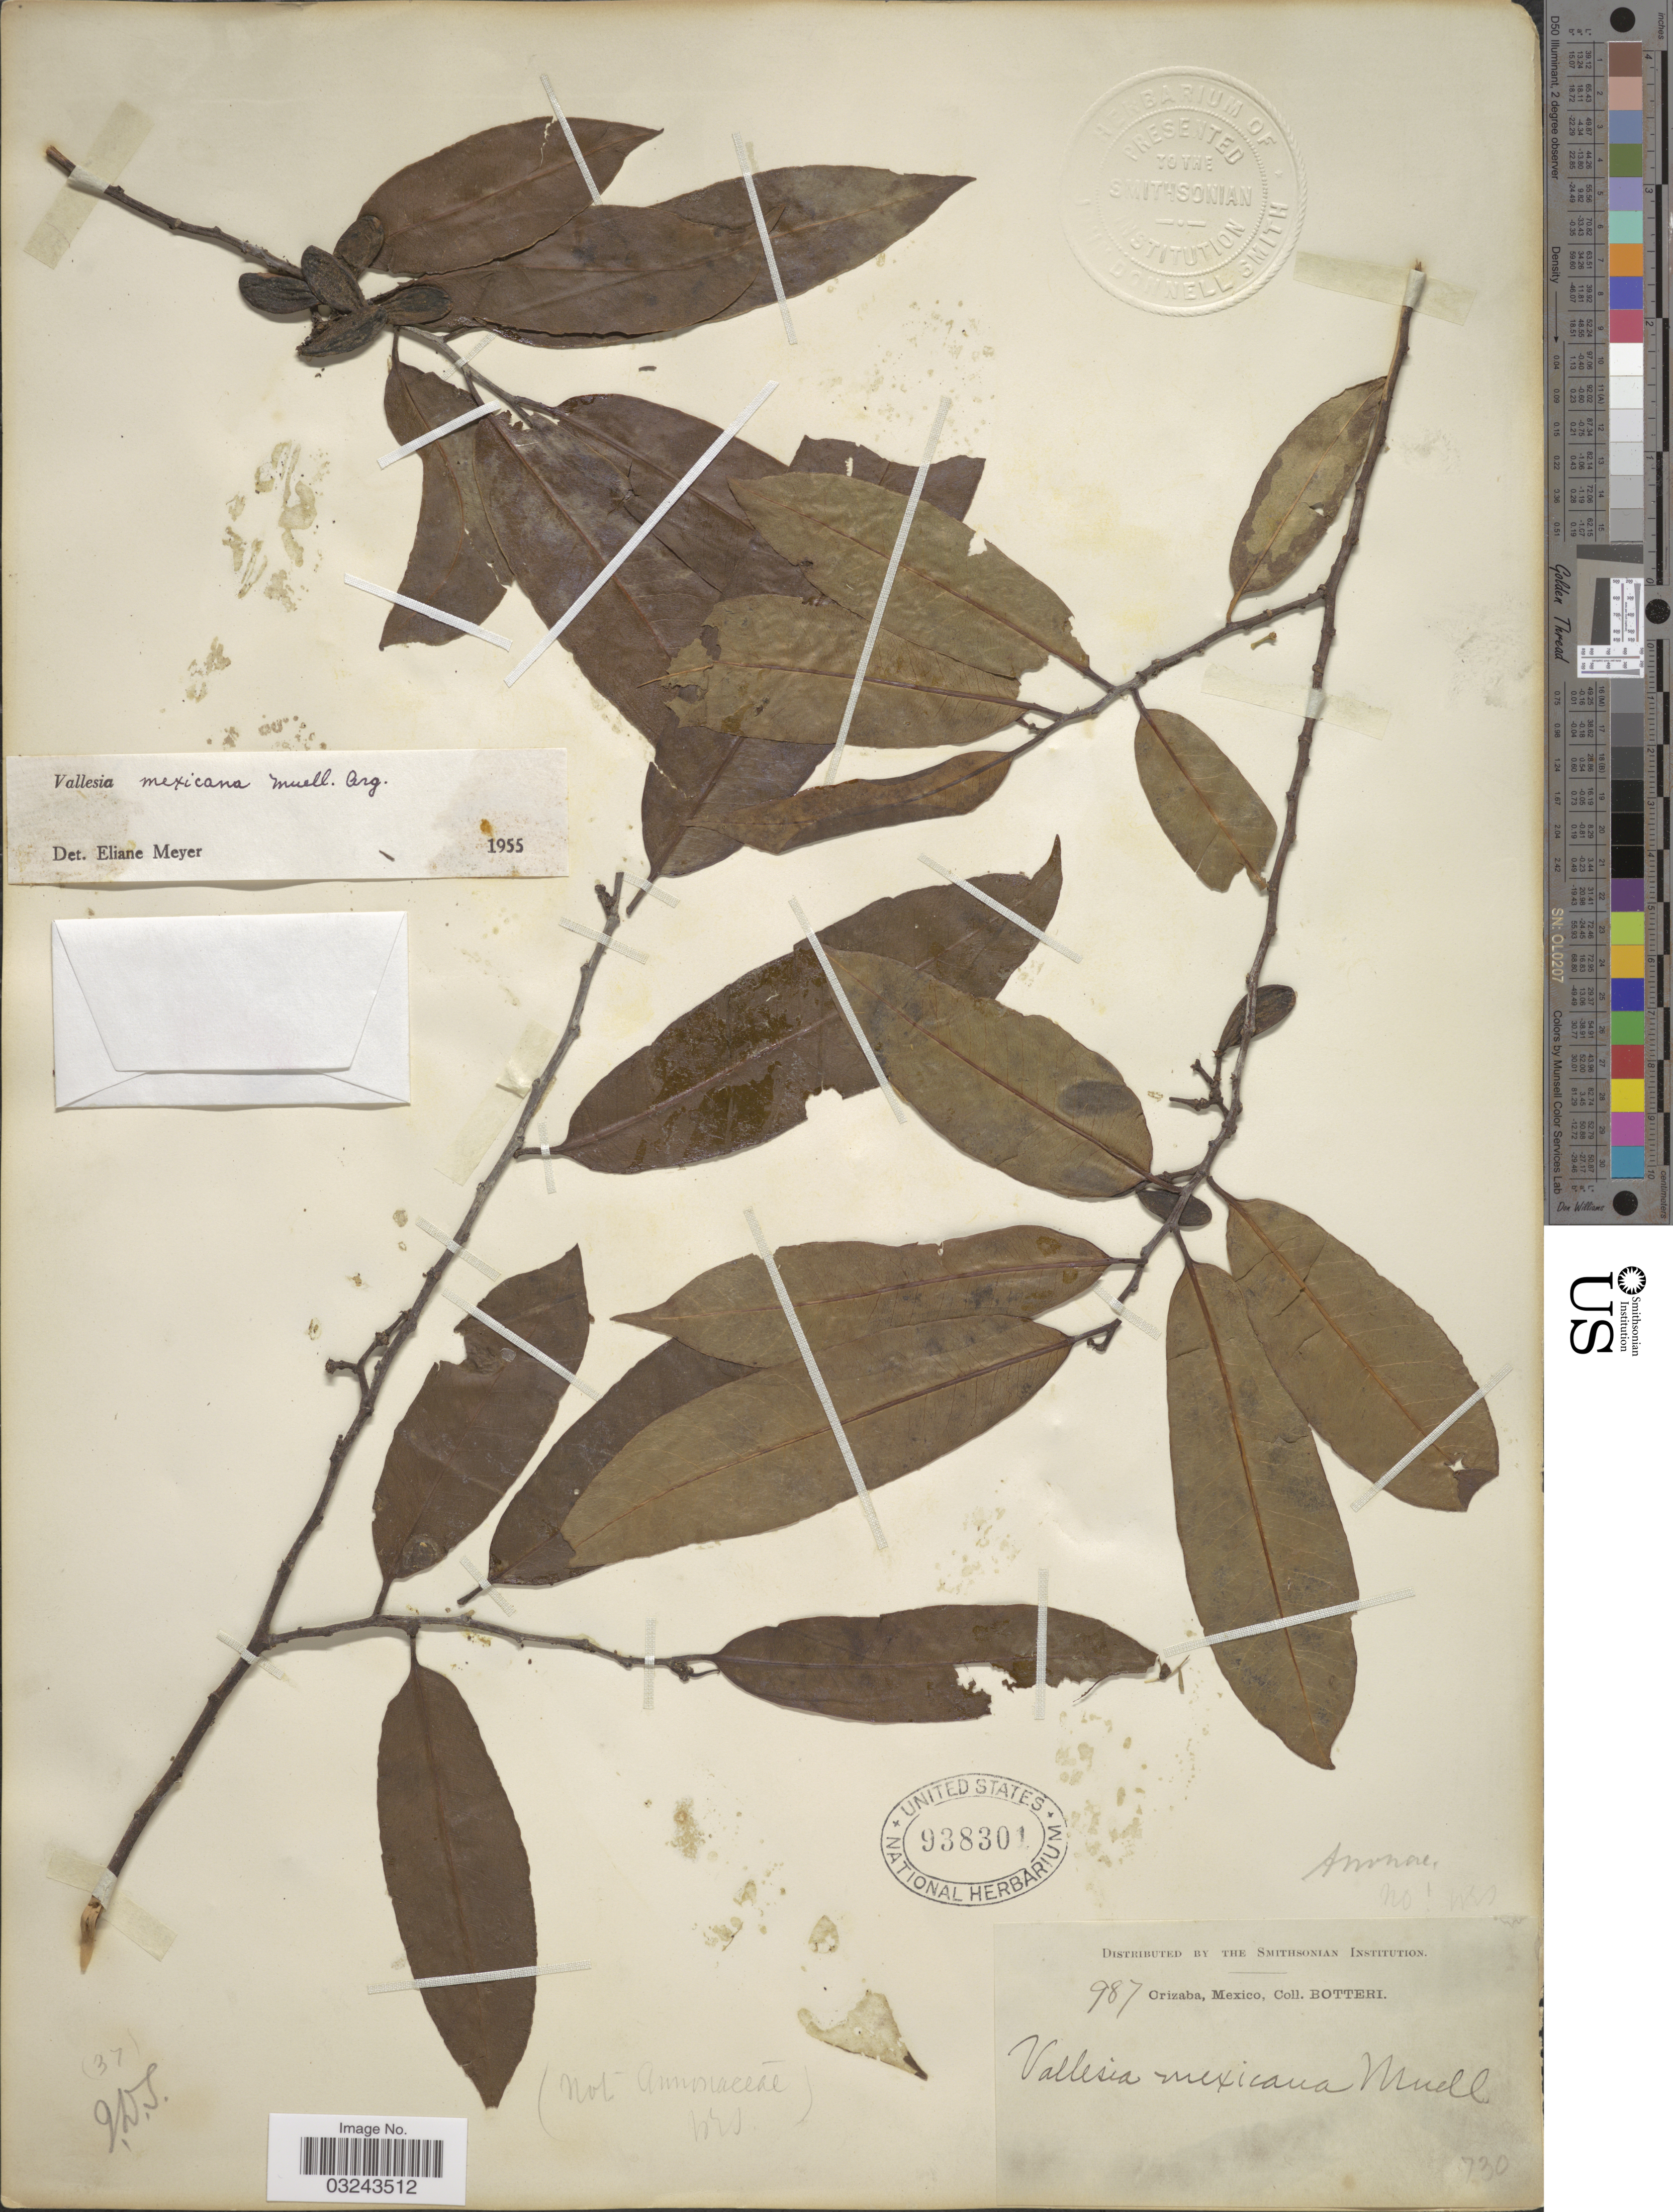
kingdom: Plantae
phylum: Tracheophyta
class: Magnoliopsida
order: Gentianales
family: Apocynaceae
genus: Vallesia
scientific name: Vallesia mexicana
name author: Müll. Arg.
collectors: -. Botteri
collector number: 987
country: Mexico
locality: Orizaba, Mexico.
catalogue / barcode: US 938301